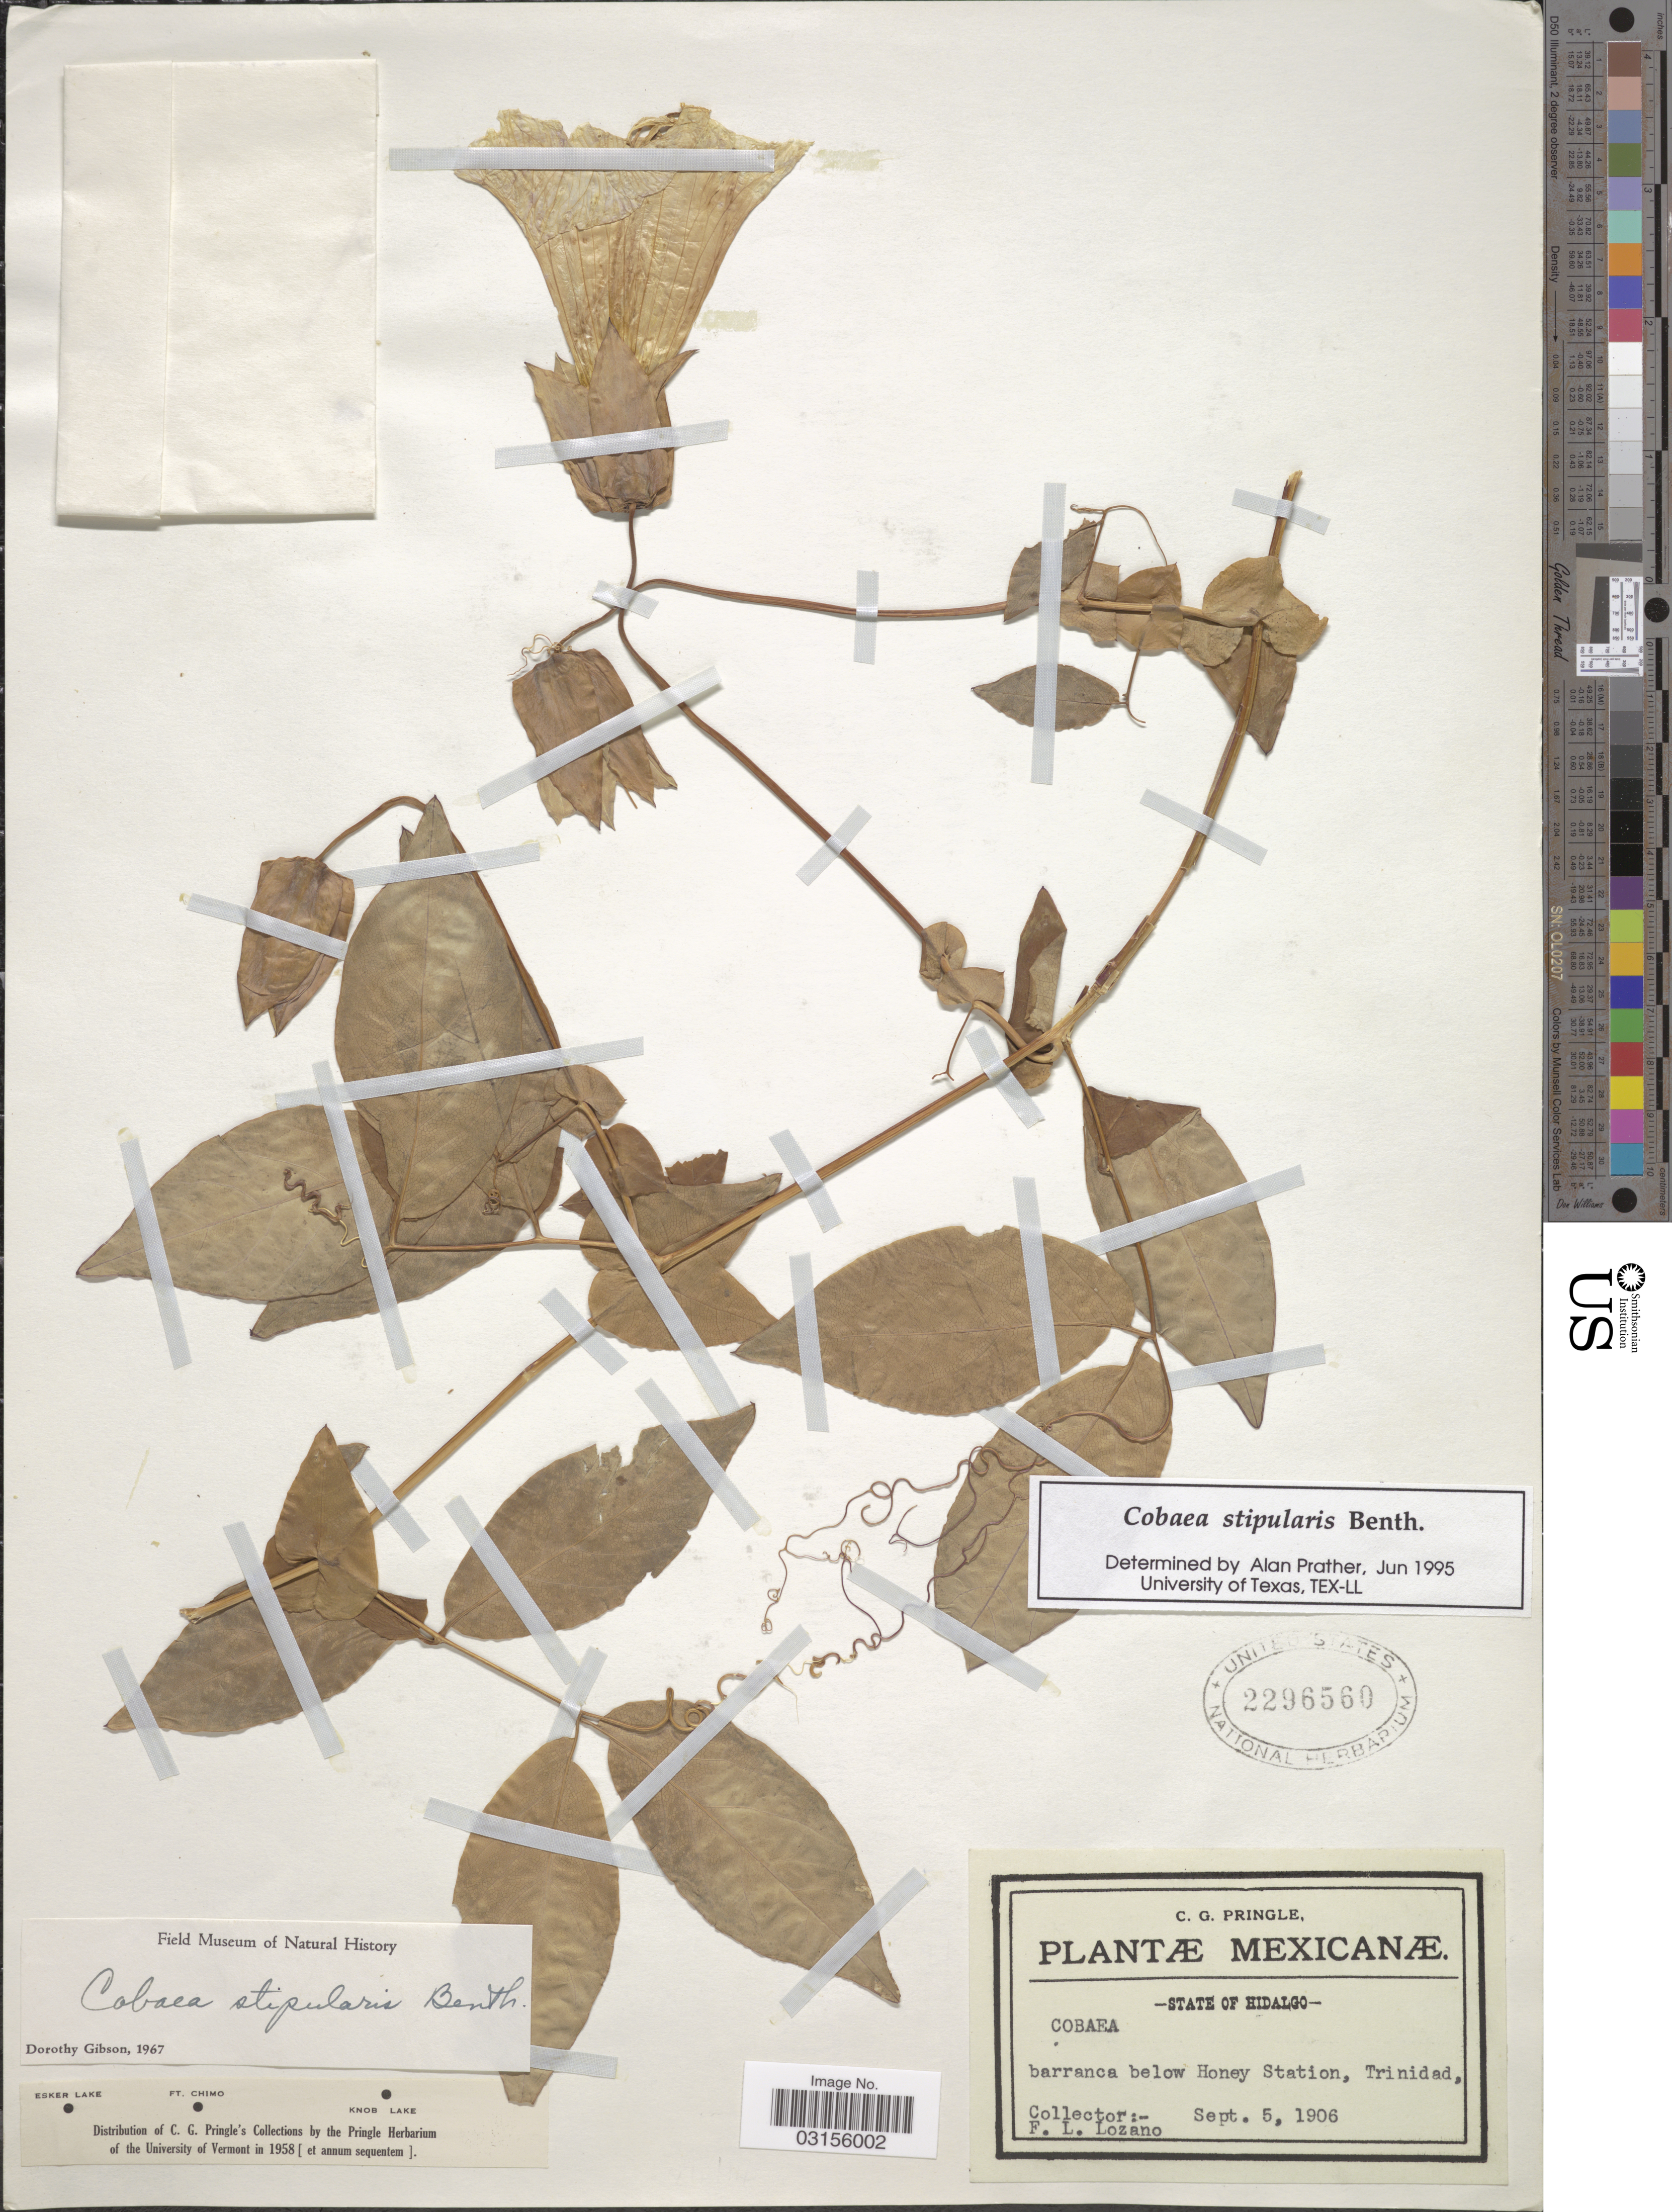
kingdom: Plantae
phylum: Tracheophyta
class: Magnoliopsida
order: Ericales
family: Polemoniaceae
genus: Cobaea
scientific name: Cobaea stipularis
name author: Benth.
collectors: F. Lozano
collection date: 1906-09-05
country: Mexico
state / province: Hidalgo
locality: Barranca below Honey Station, Trinidad.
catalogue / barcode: US 2296560